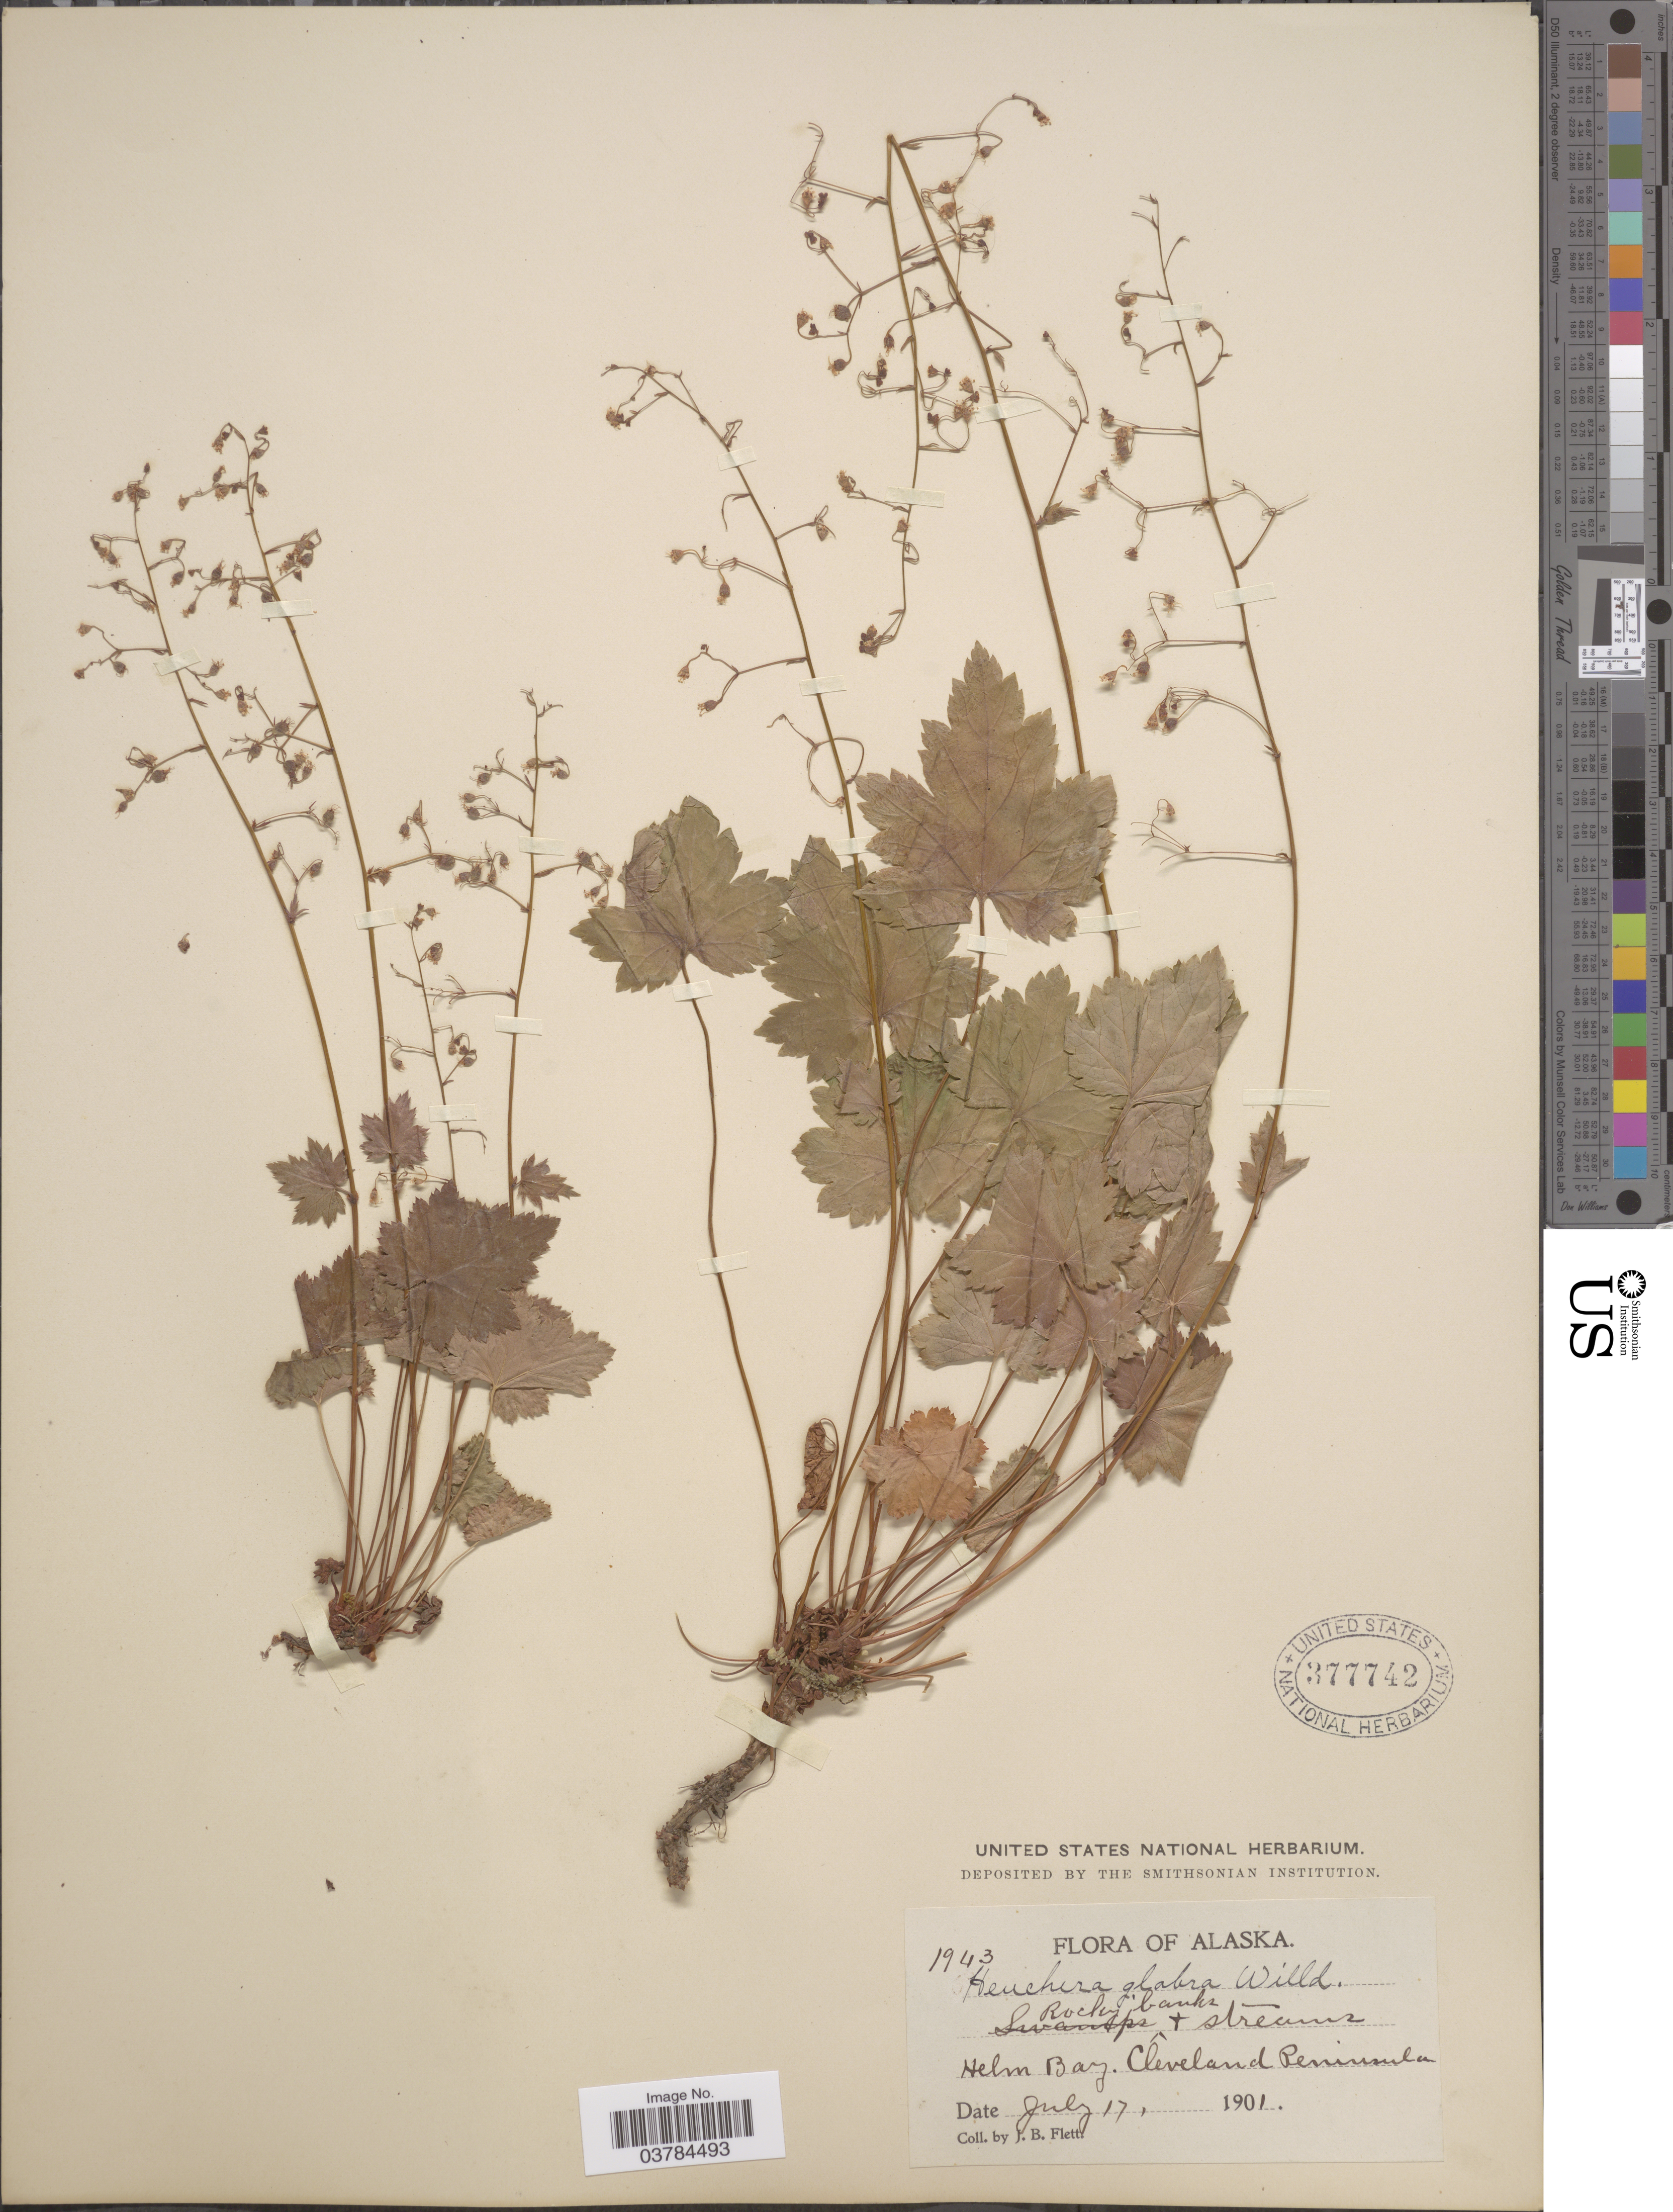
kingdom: Plantae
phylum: Tracheophyta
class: Magnoliopsida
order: Saxifragales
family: Saxifragaceae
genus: Heuchera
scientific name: Heuchera glabra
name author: Willd. ex Roem. & Schult.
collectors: J. Flett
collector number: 1943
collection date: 1901-07-17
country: United States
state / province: Alaska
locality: Helm Bay. Cleveland Peninsula.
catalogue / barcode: US 377742